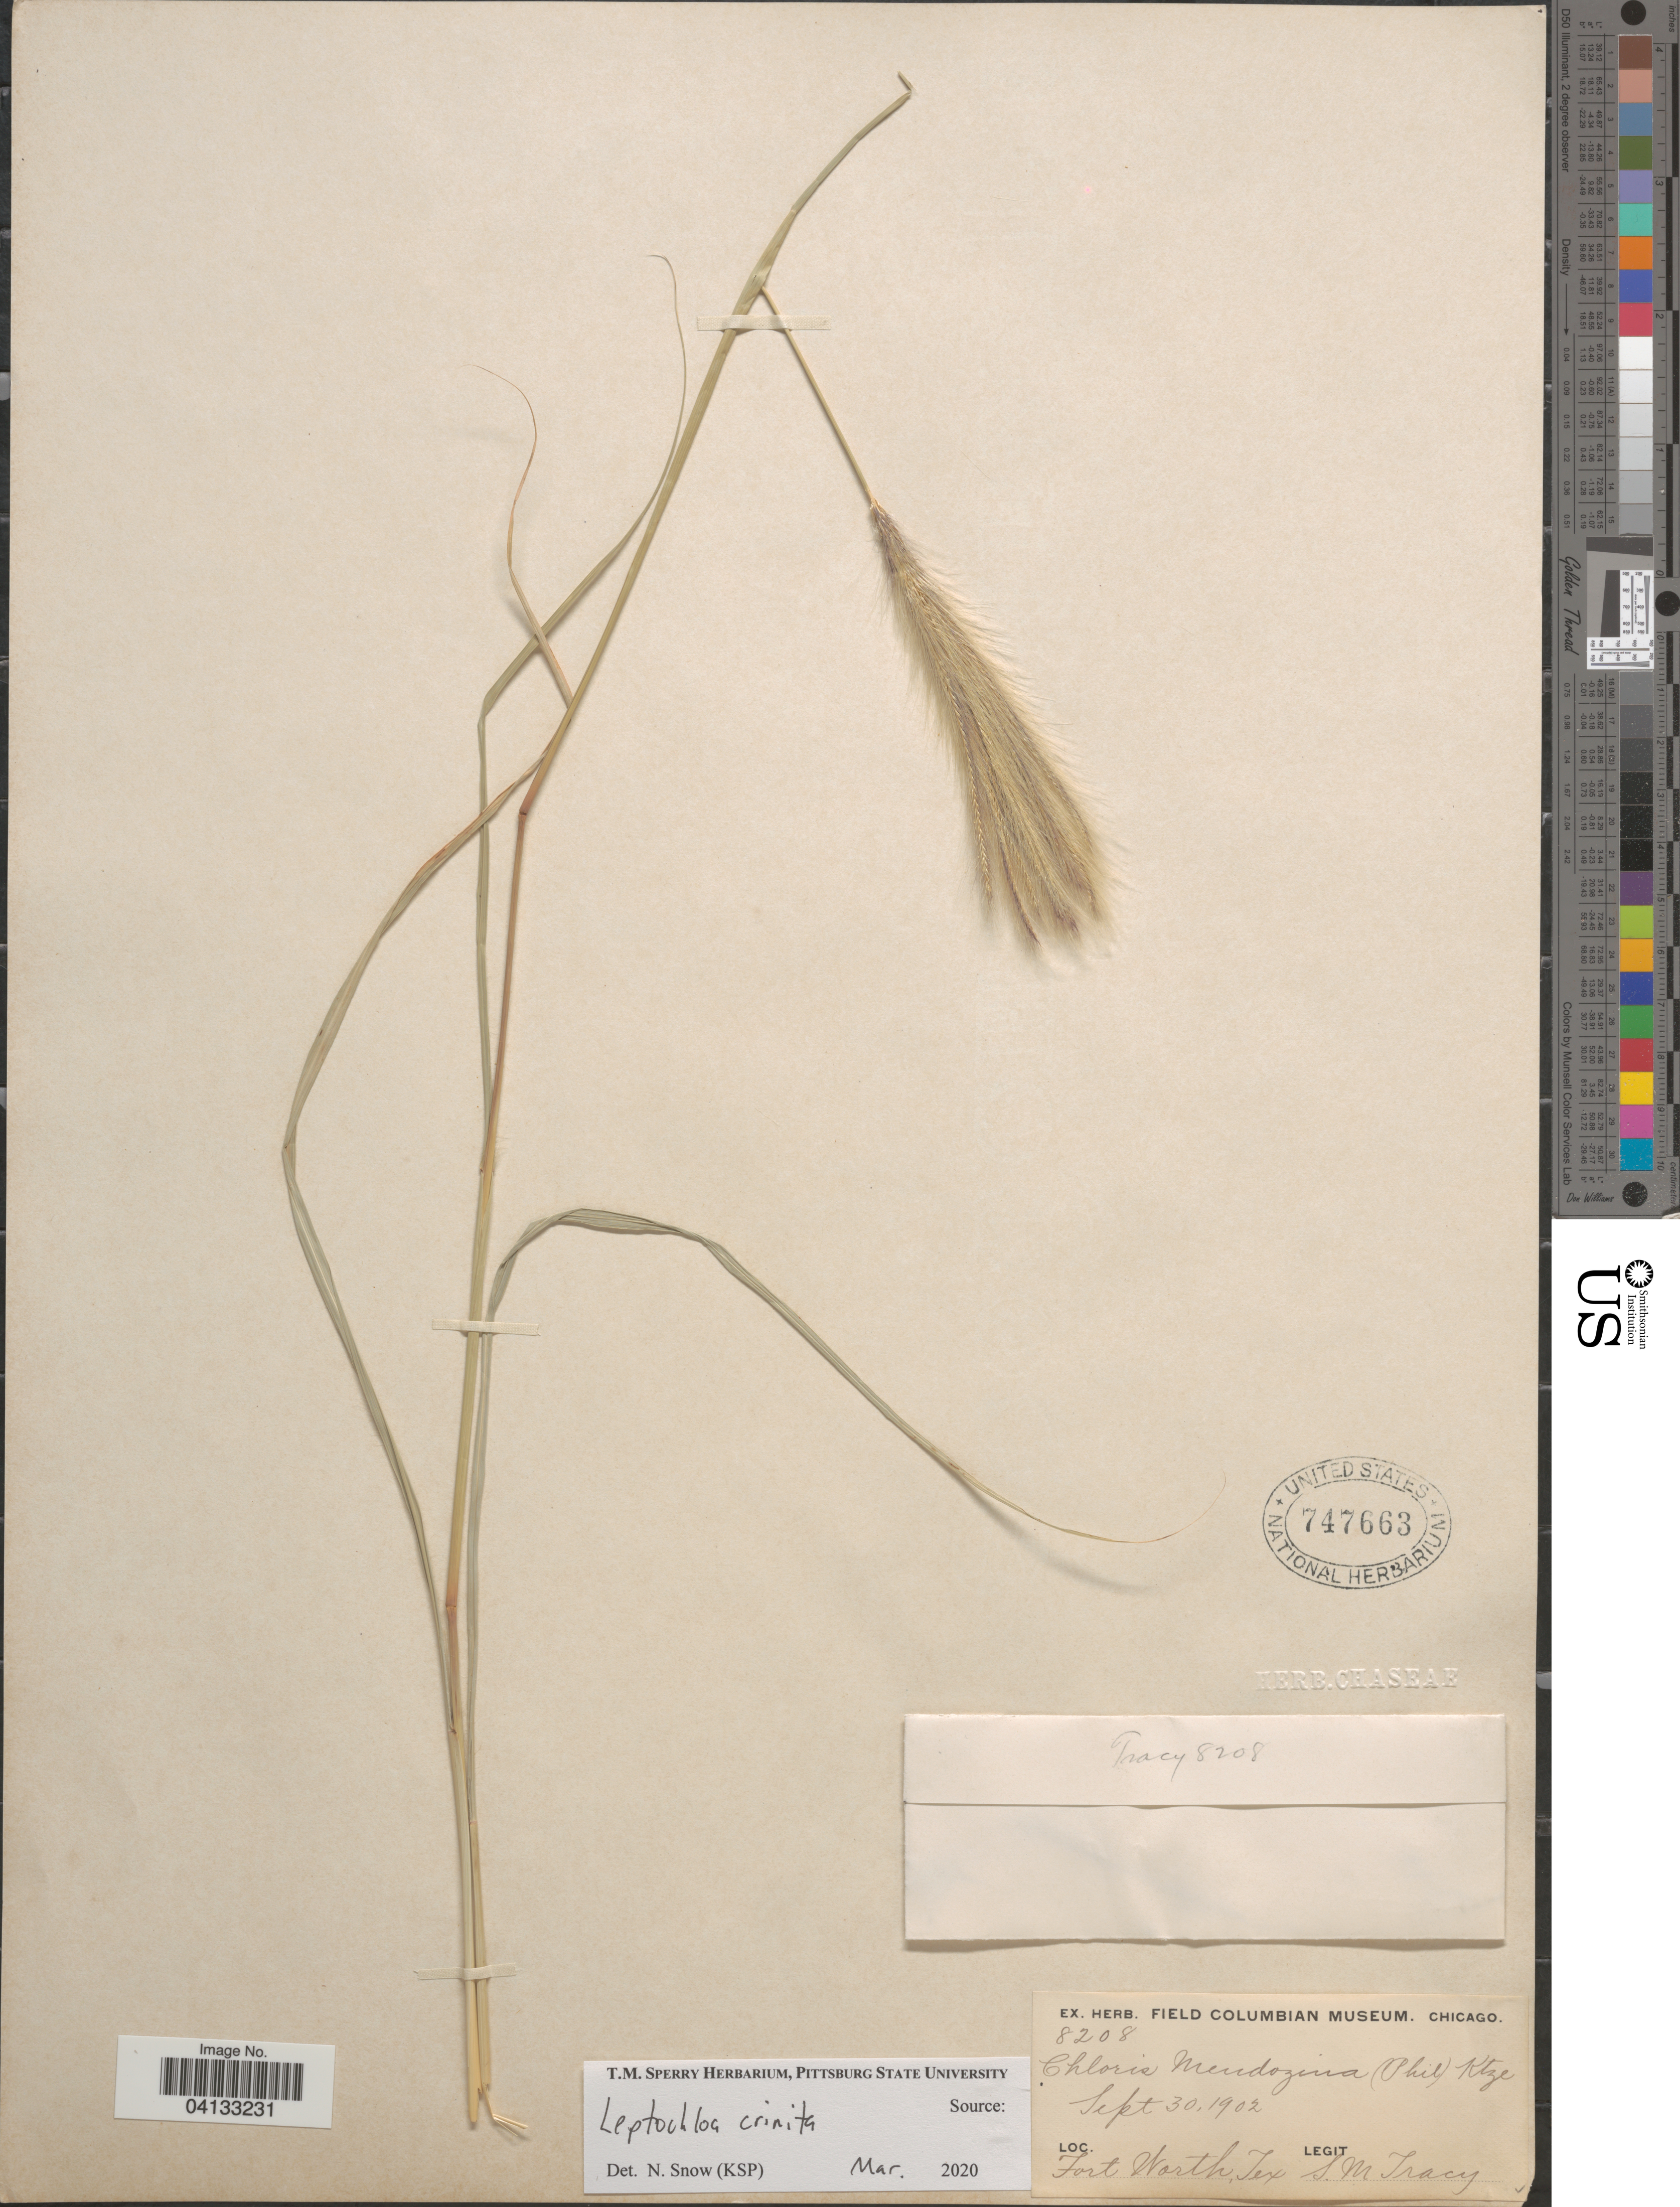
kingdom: Plantae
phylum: Tracheophyta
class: Liliopsida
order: Poales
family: Poaceae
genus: Leptochloa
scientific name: Leptochloa crinita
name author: (Lag.) P.M. Peterson & N. Snow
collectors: S. M. Tracy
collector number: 8208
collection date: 1902-09-30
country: United States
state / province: Texas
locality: Fort Worth.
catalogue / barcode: US 747663